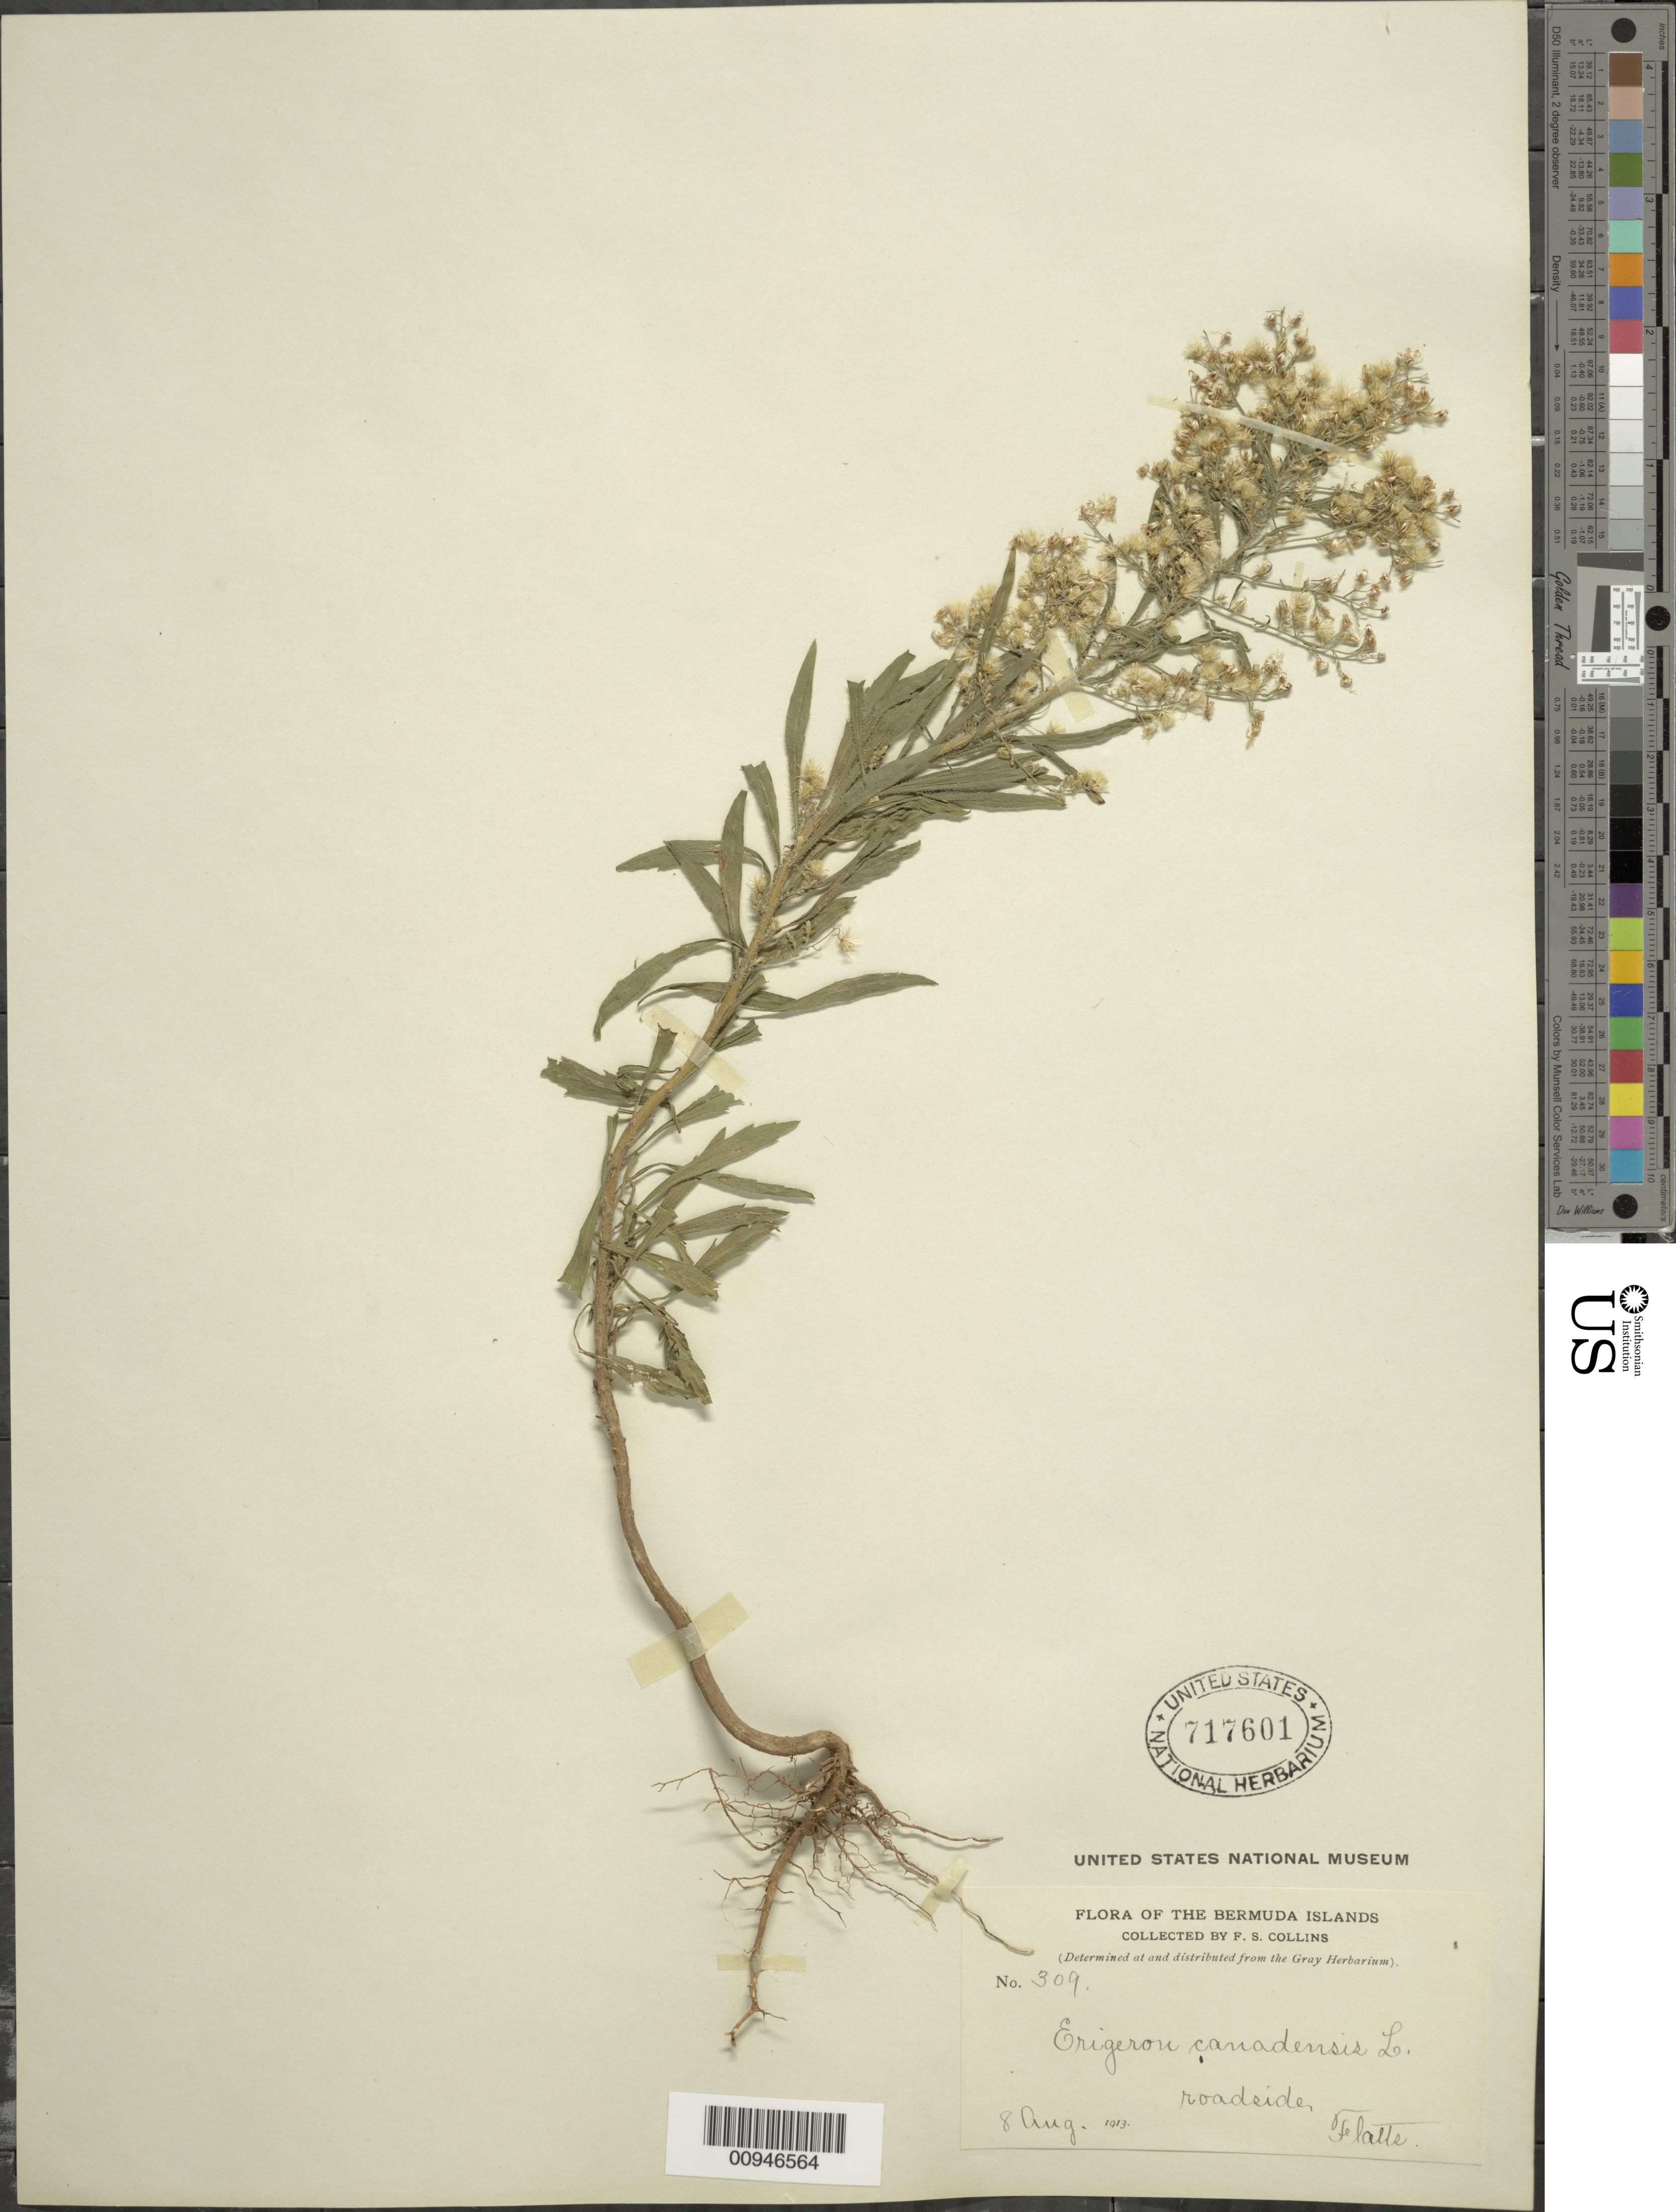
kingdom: Plantae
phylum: Tracheophyta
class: Magnoliopsida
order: Asterales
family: Asteraceae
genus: Conyza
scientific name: Conyza canadensis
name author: (L.) Cronq.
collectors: F. Collins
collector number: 309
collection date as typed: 08 Aug 1913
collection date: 1913-08-08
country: Bermuda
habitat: Roadside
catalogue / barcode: US 717601